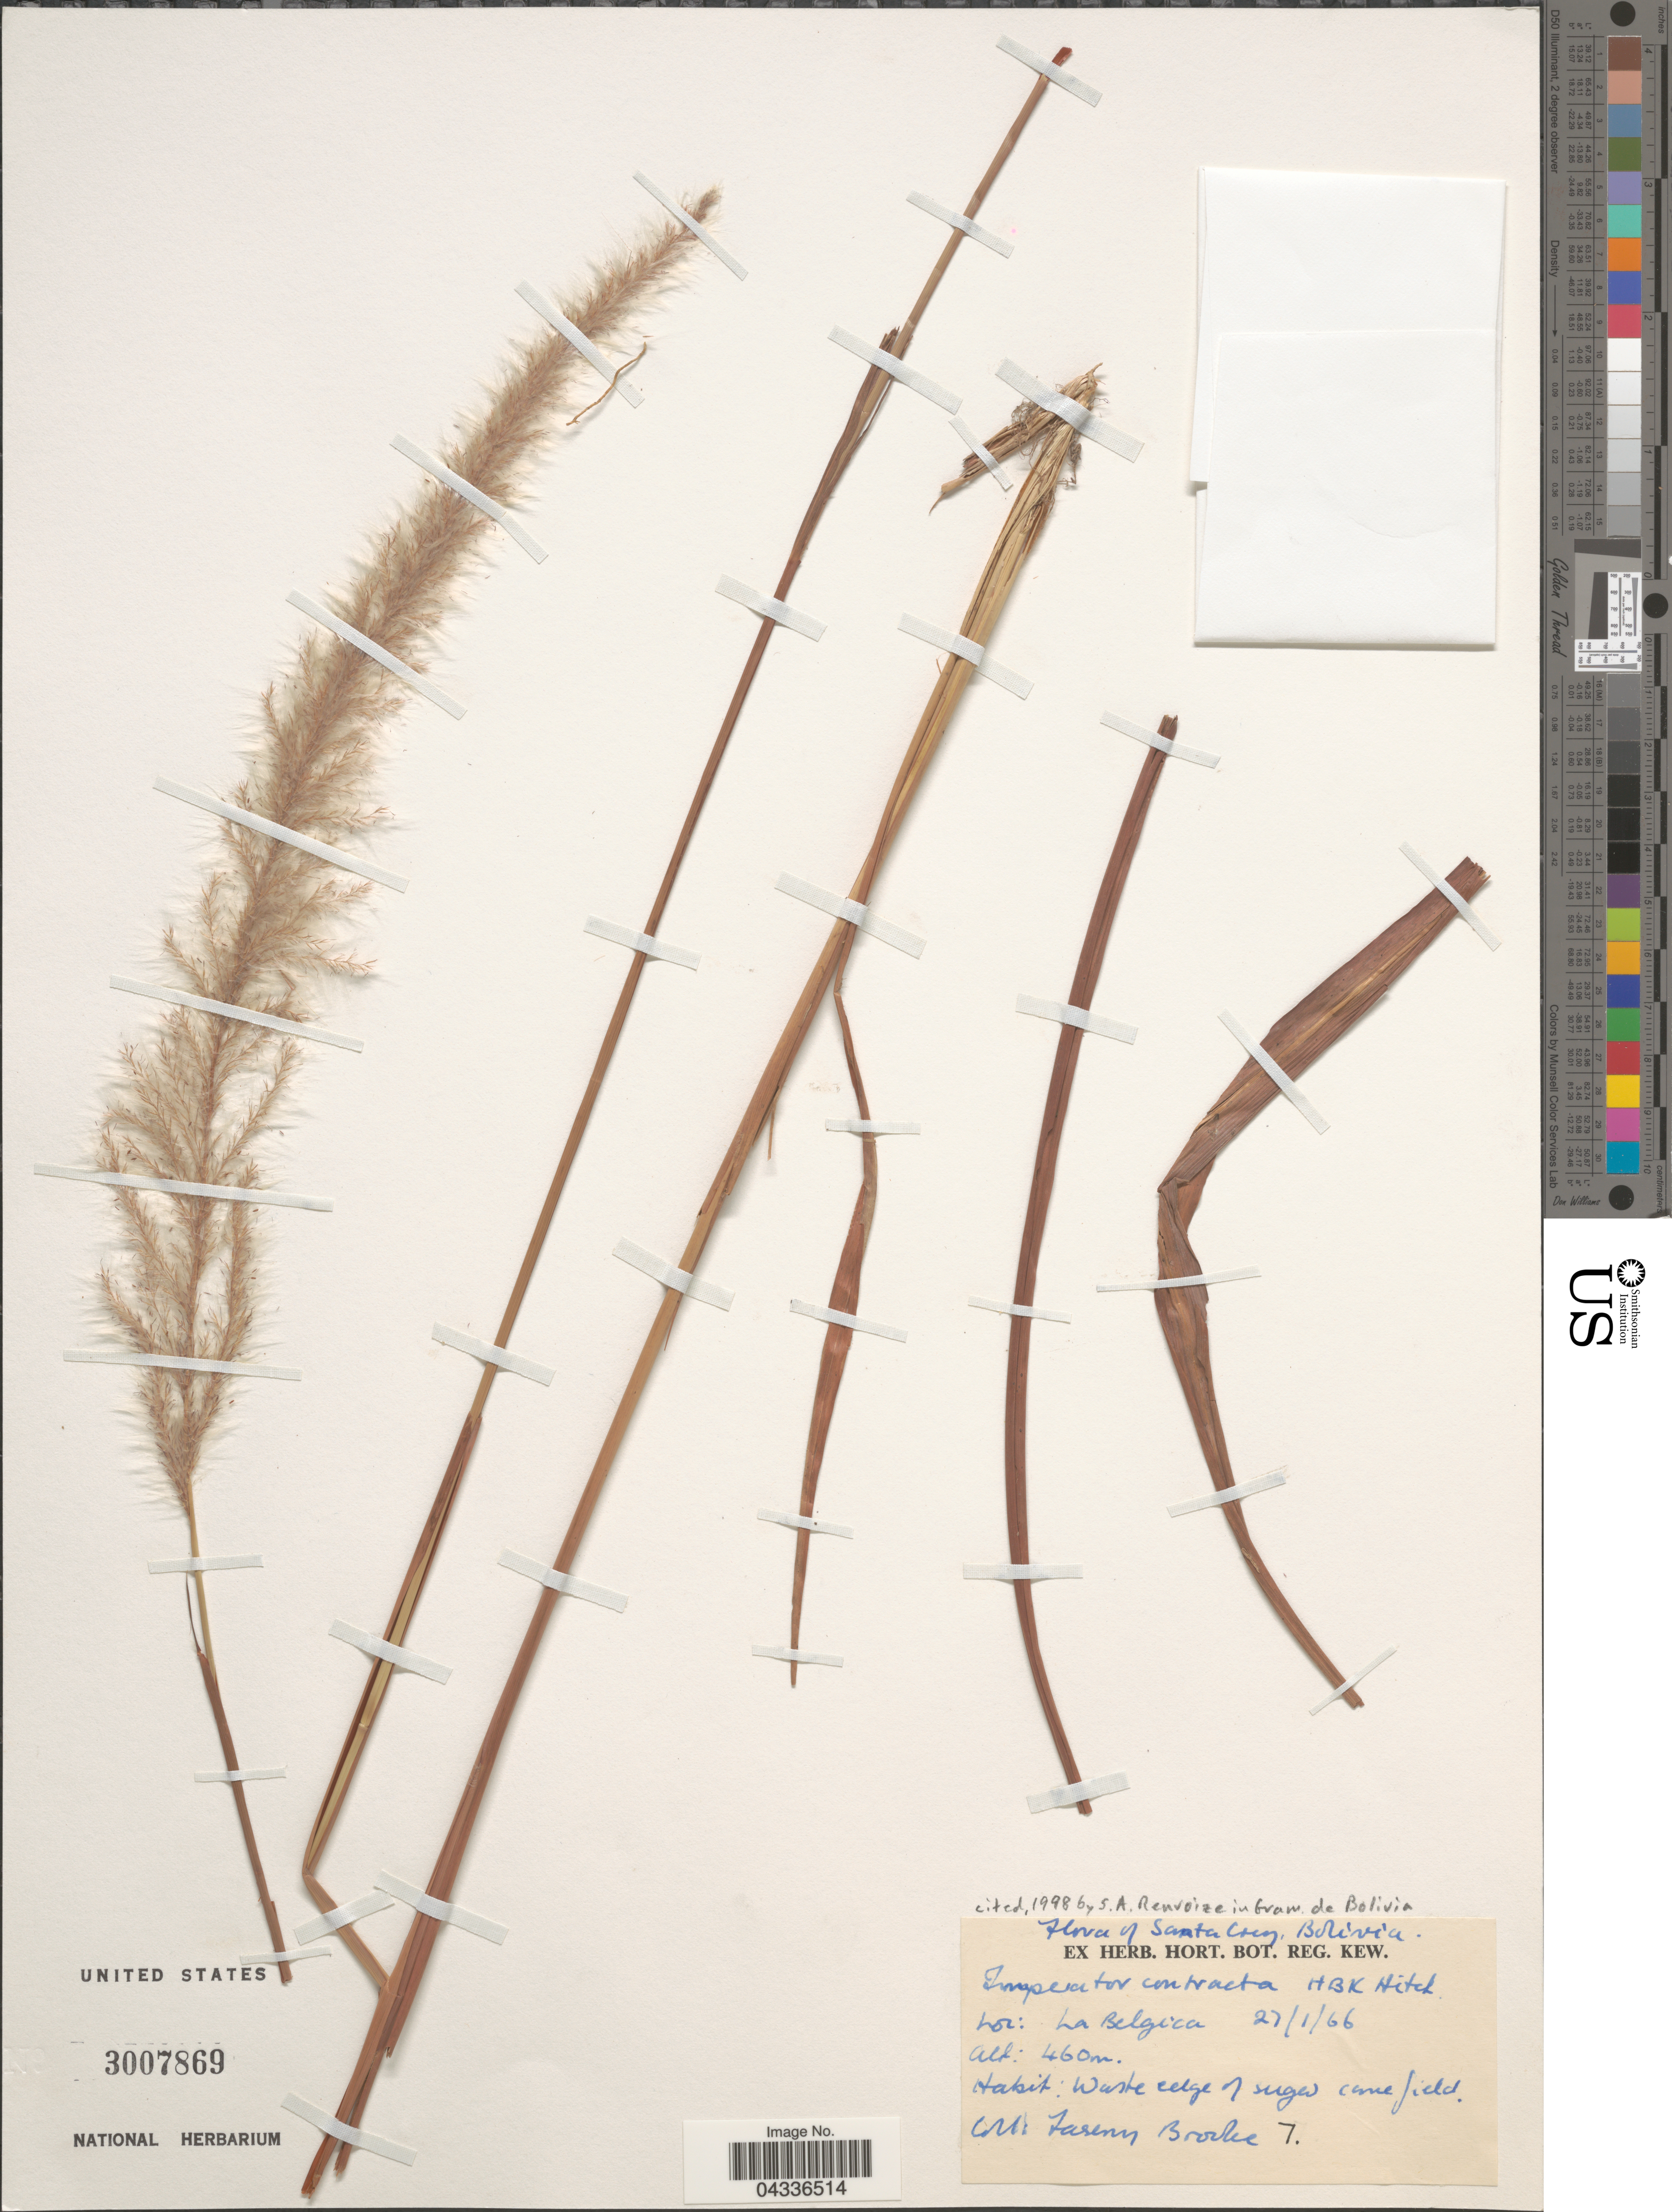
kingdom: Plantae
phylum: Tracheophyta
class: Liliopsida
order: Poales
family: Poaceae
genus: Imperata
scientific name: Imperata contracta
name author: (Kunth) Hitchc.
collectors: T. Brooke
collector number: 7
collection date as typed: Transcribed d/m/y: 27/1/66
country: Bolivia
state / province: Santa Cruz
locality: La Belgica. Waste edge of suger cane field.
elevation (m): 460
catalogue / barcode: US 3007869